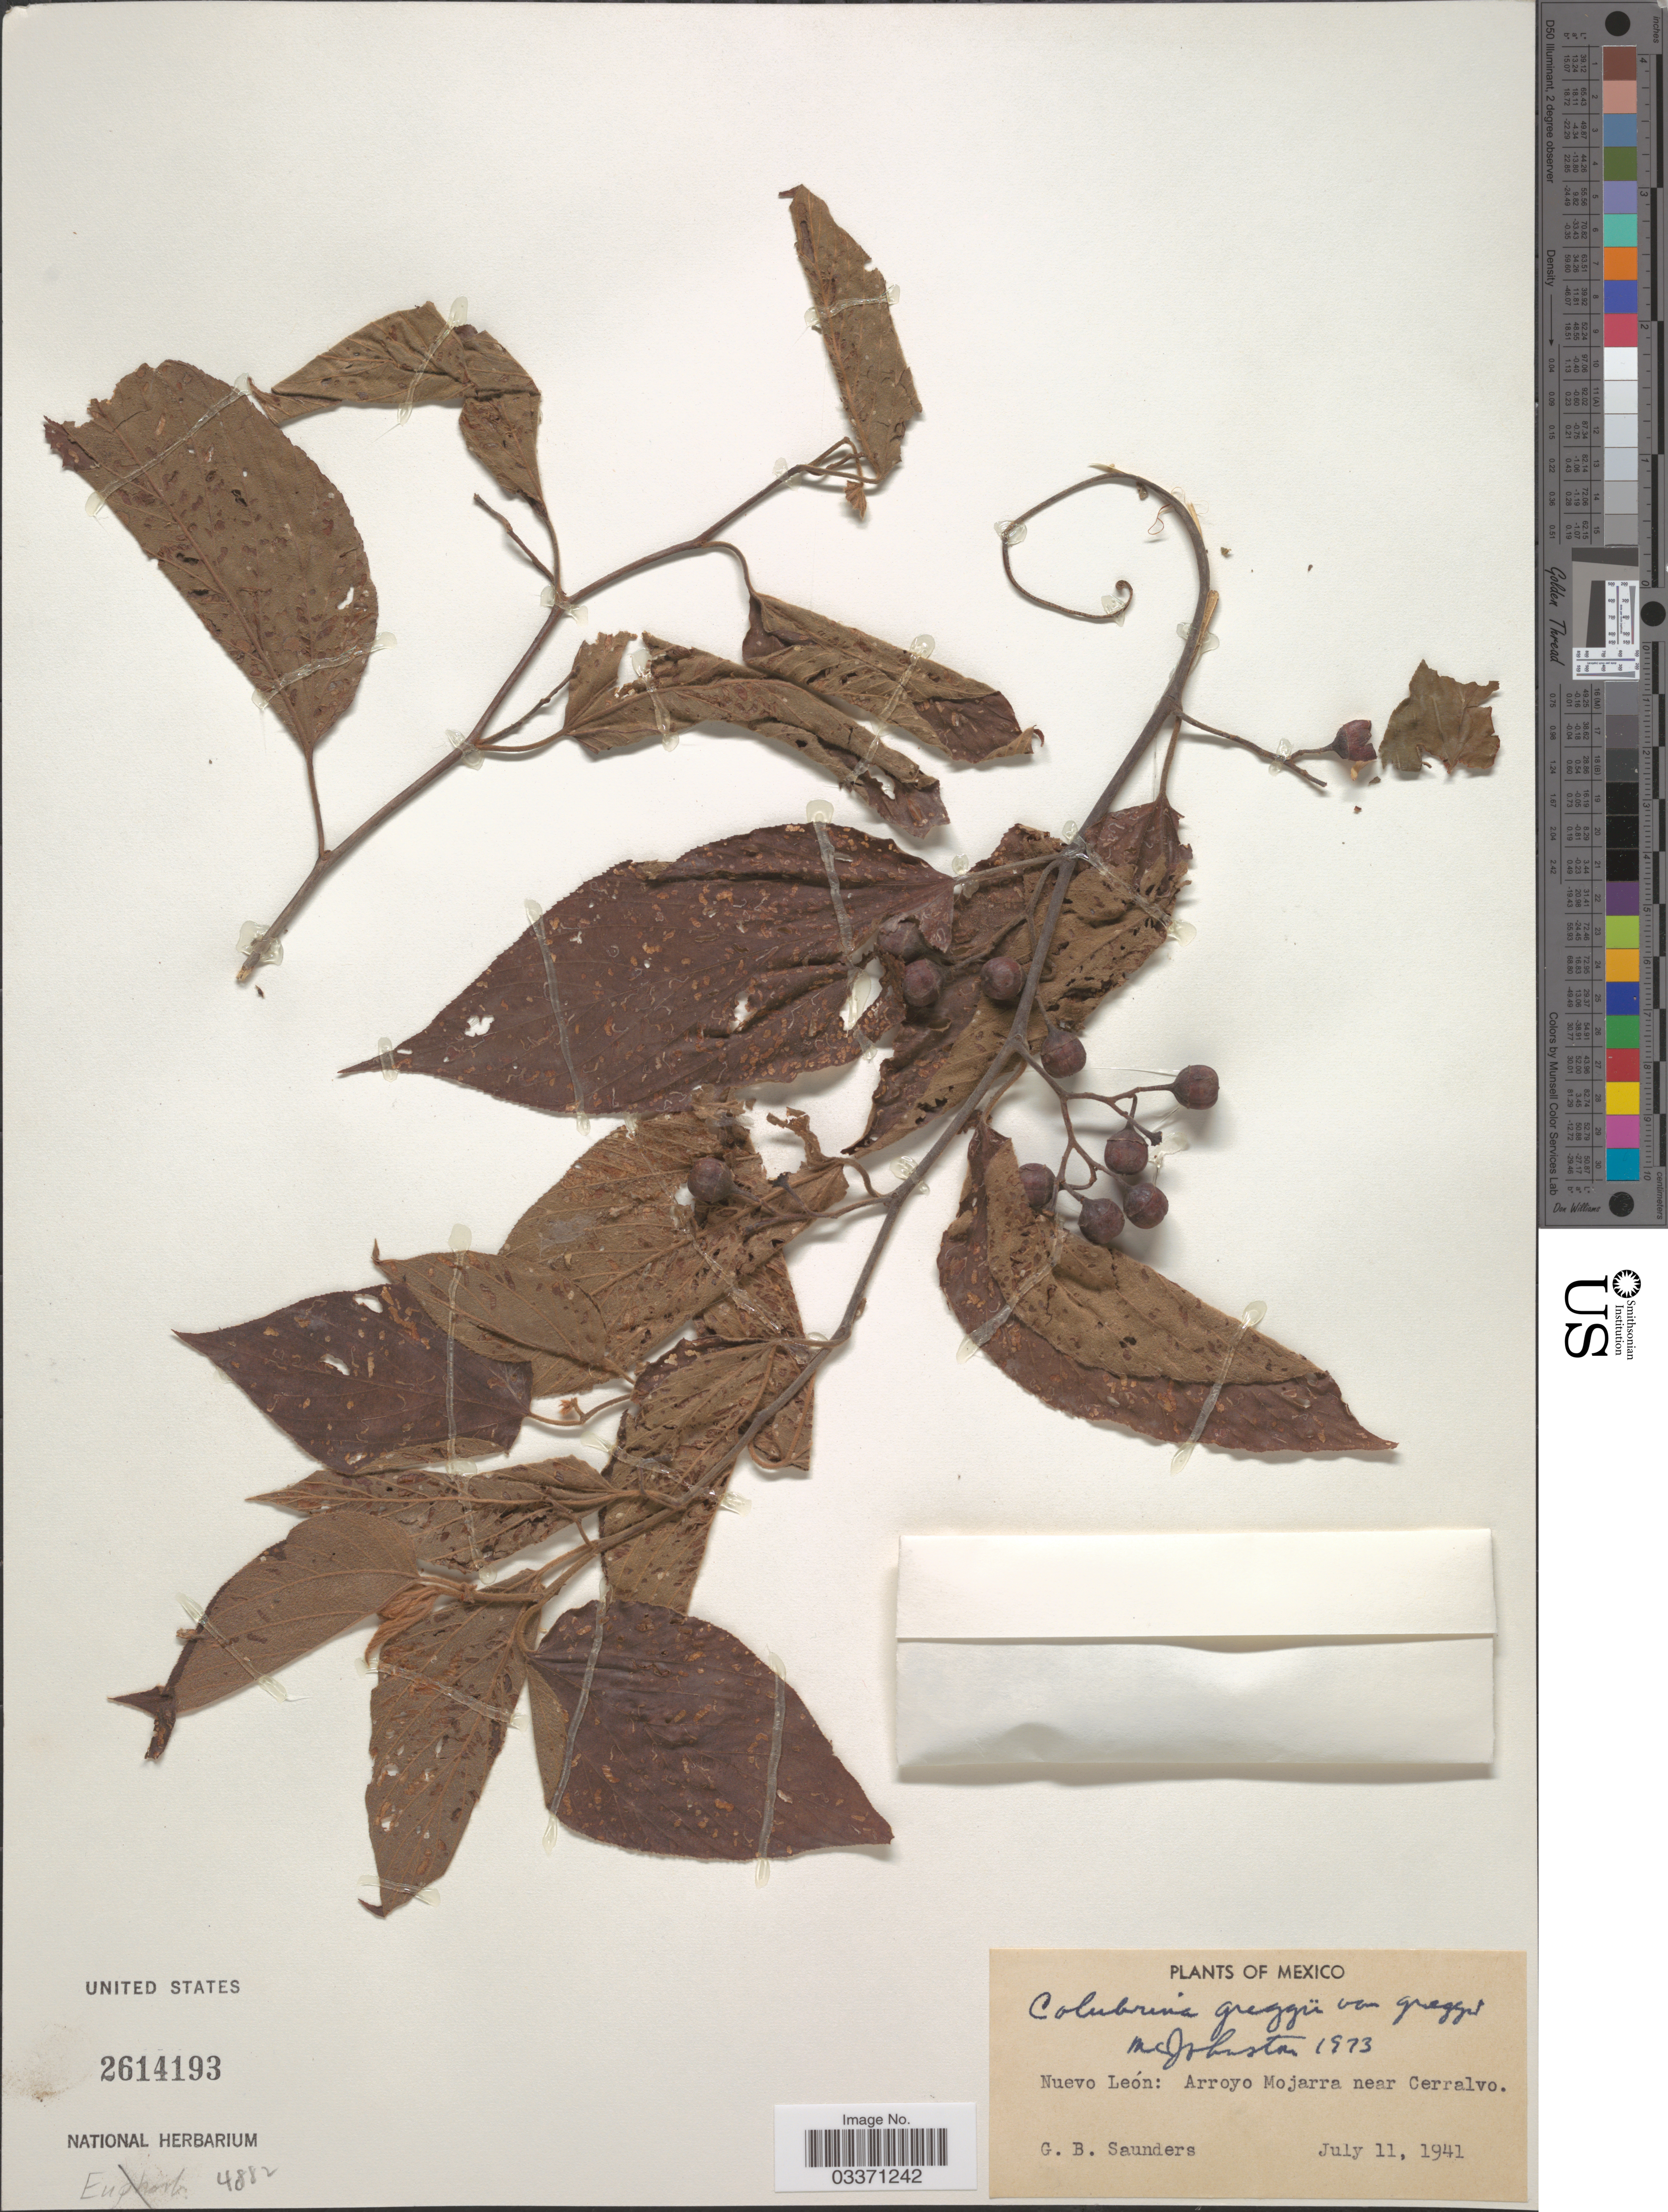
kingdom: Plantae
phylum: Tracheophyta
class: Magnoliopsida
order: Rosales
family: Rhamnaceae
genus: Colubrina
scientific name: Colubrina greggii var. greggii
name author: S. Watson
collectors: G. B. Saunders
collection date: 1941-07-11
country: Mexico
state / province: Nuevo León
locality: Arroyo Mojarra near Cerralvo.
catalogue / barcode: US 2614193